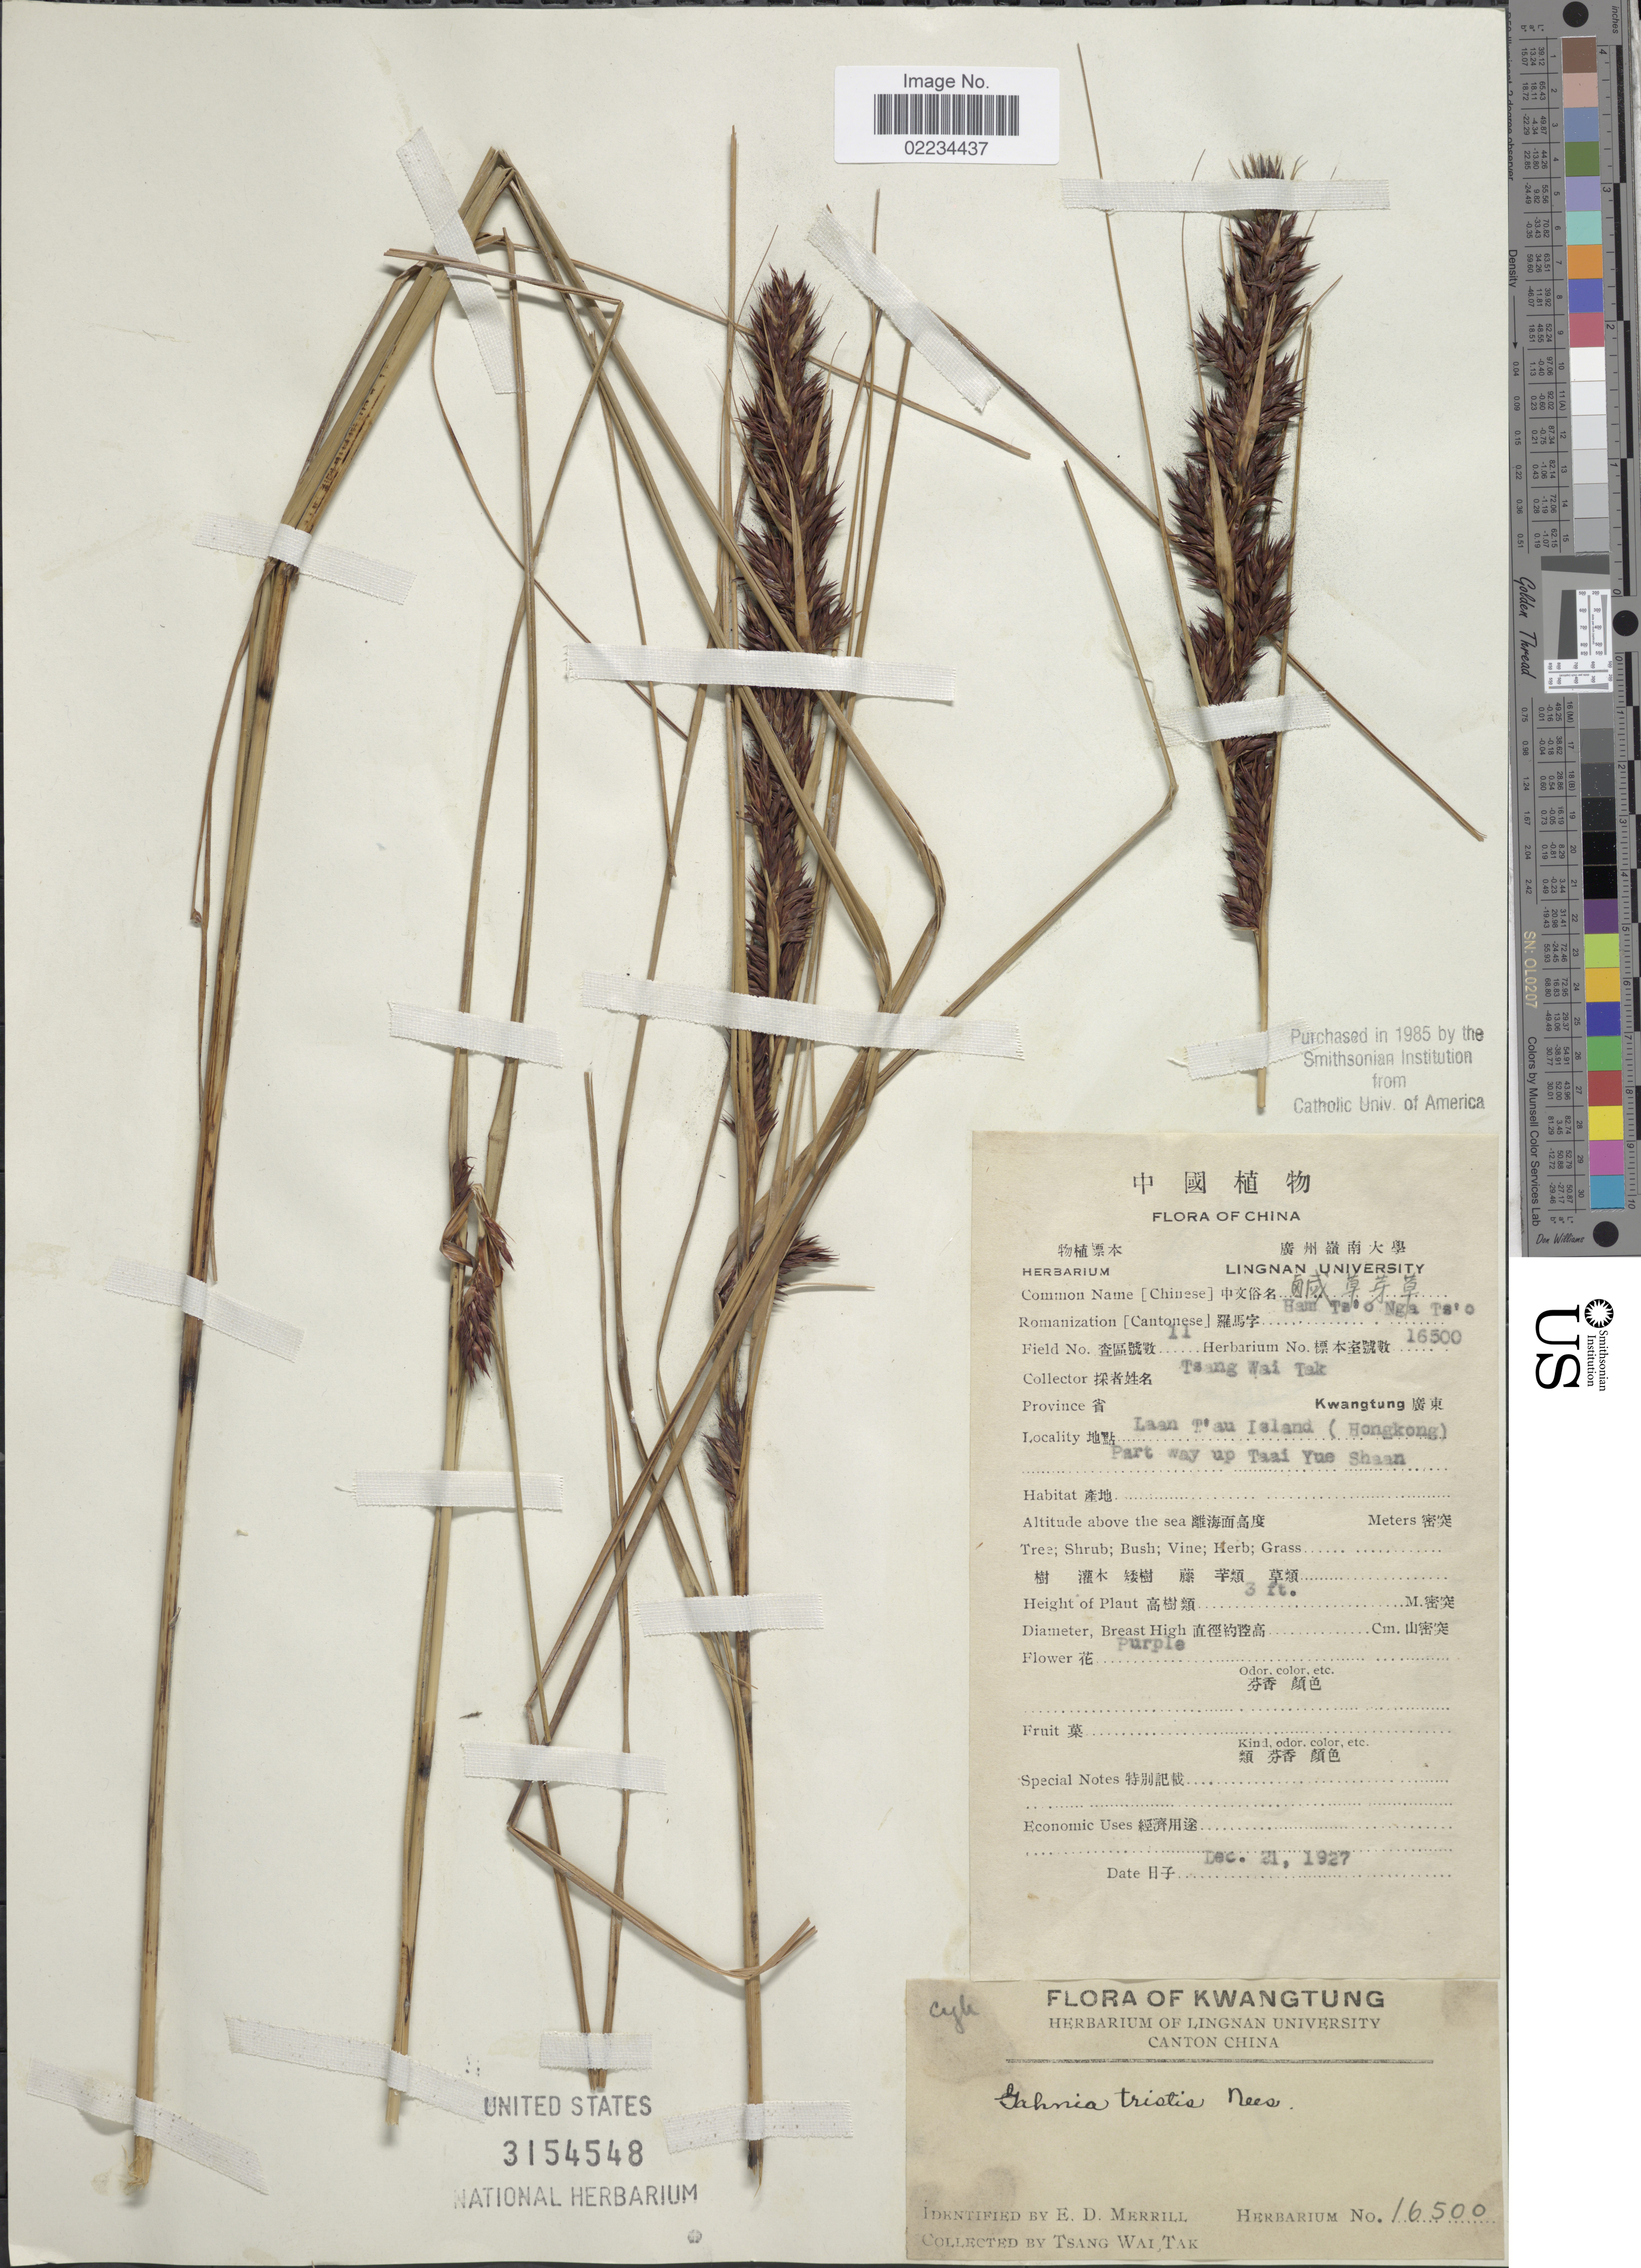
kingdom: Plantae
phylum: Tracheophyta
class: Liliopsida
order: Poales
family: Cyperaceae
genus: Gahnia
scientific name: Gahnia tristis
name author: Nees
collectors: W. T. Tsang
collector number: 16500/11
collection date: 1927-12-21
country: China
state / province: Guangdong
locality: Kwangtung, Ham Ta'o Nga Ts'o, Laan T'au Island (Hongkong) Part way up tsai Yue Shaan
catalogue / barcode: US 3154548